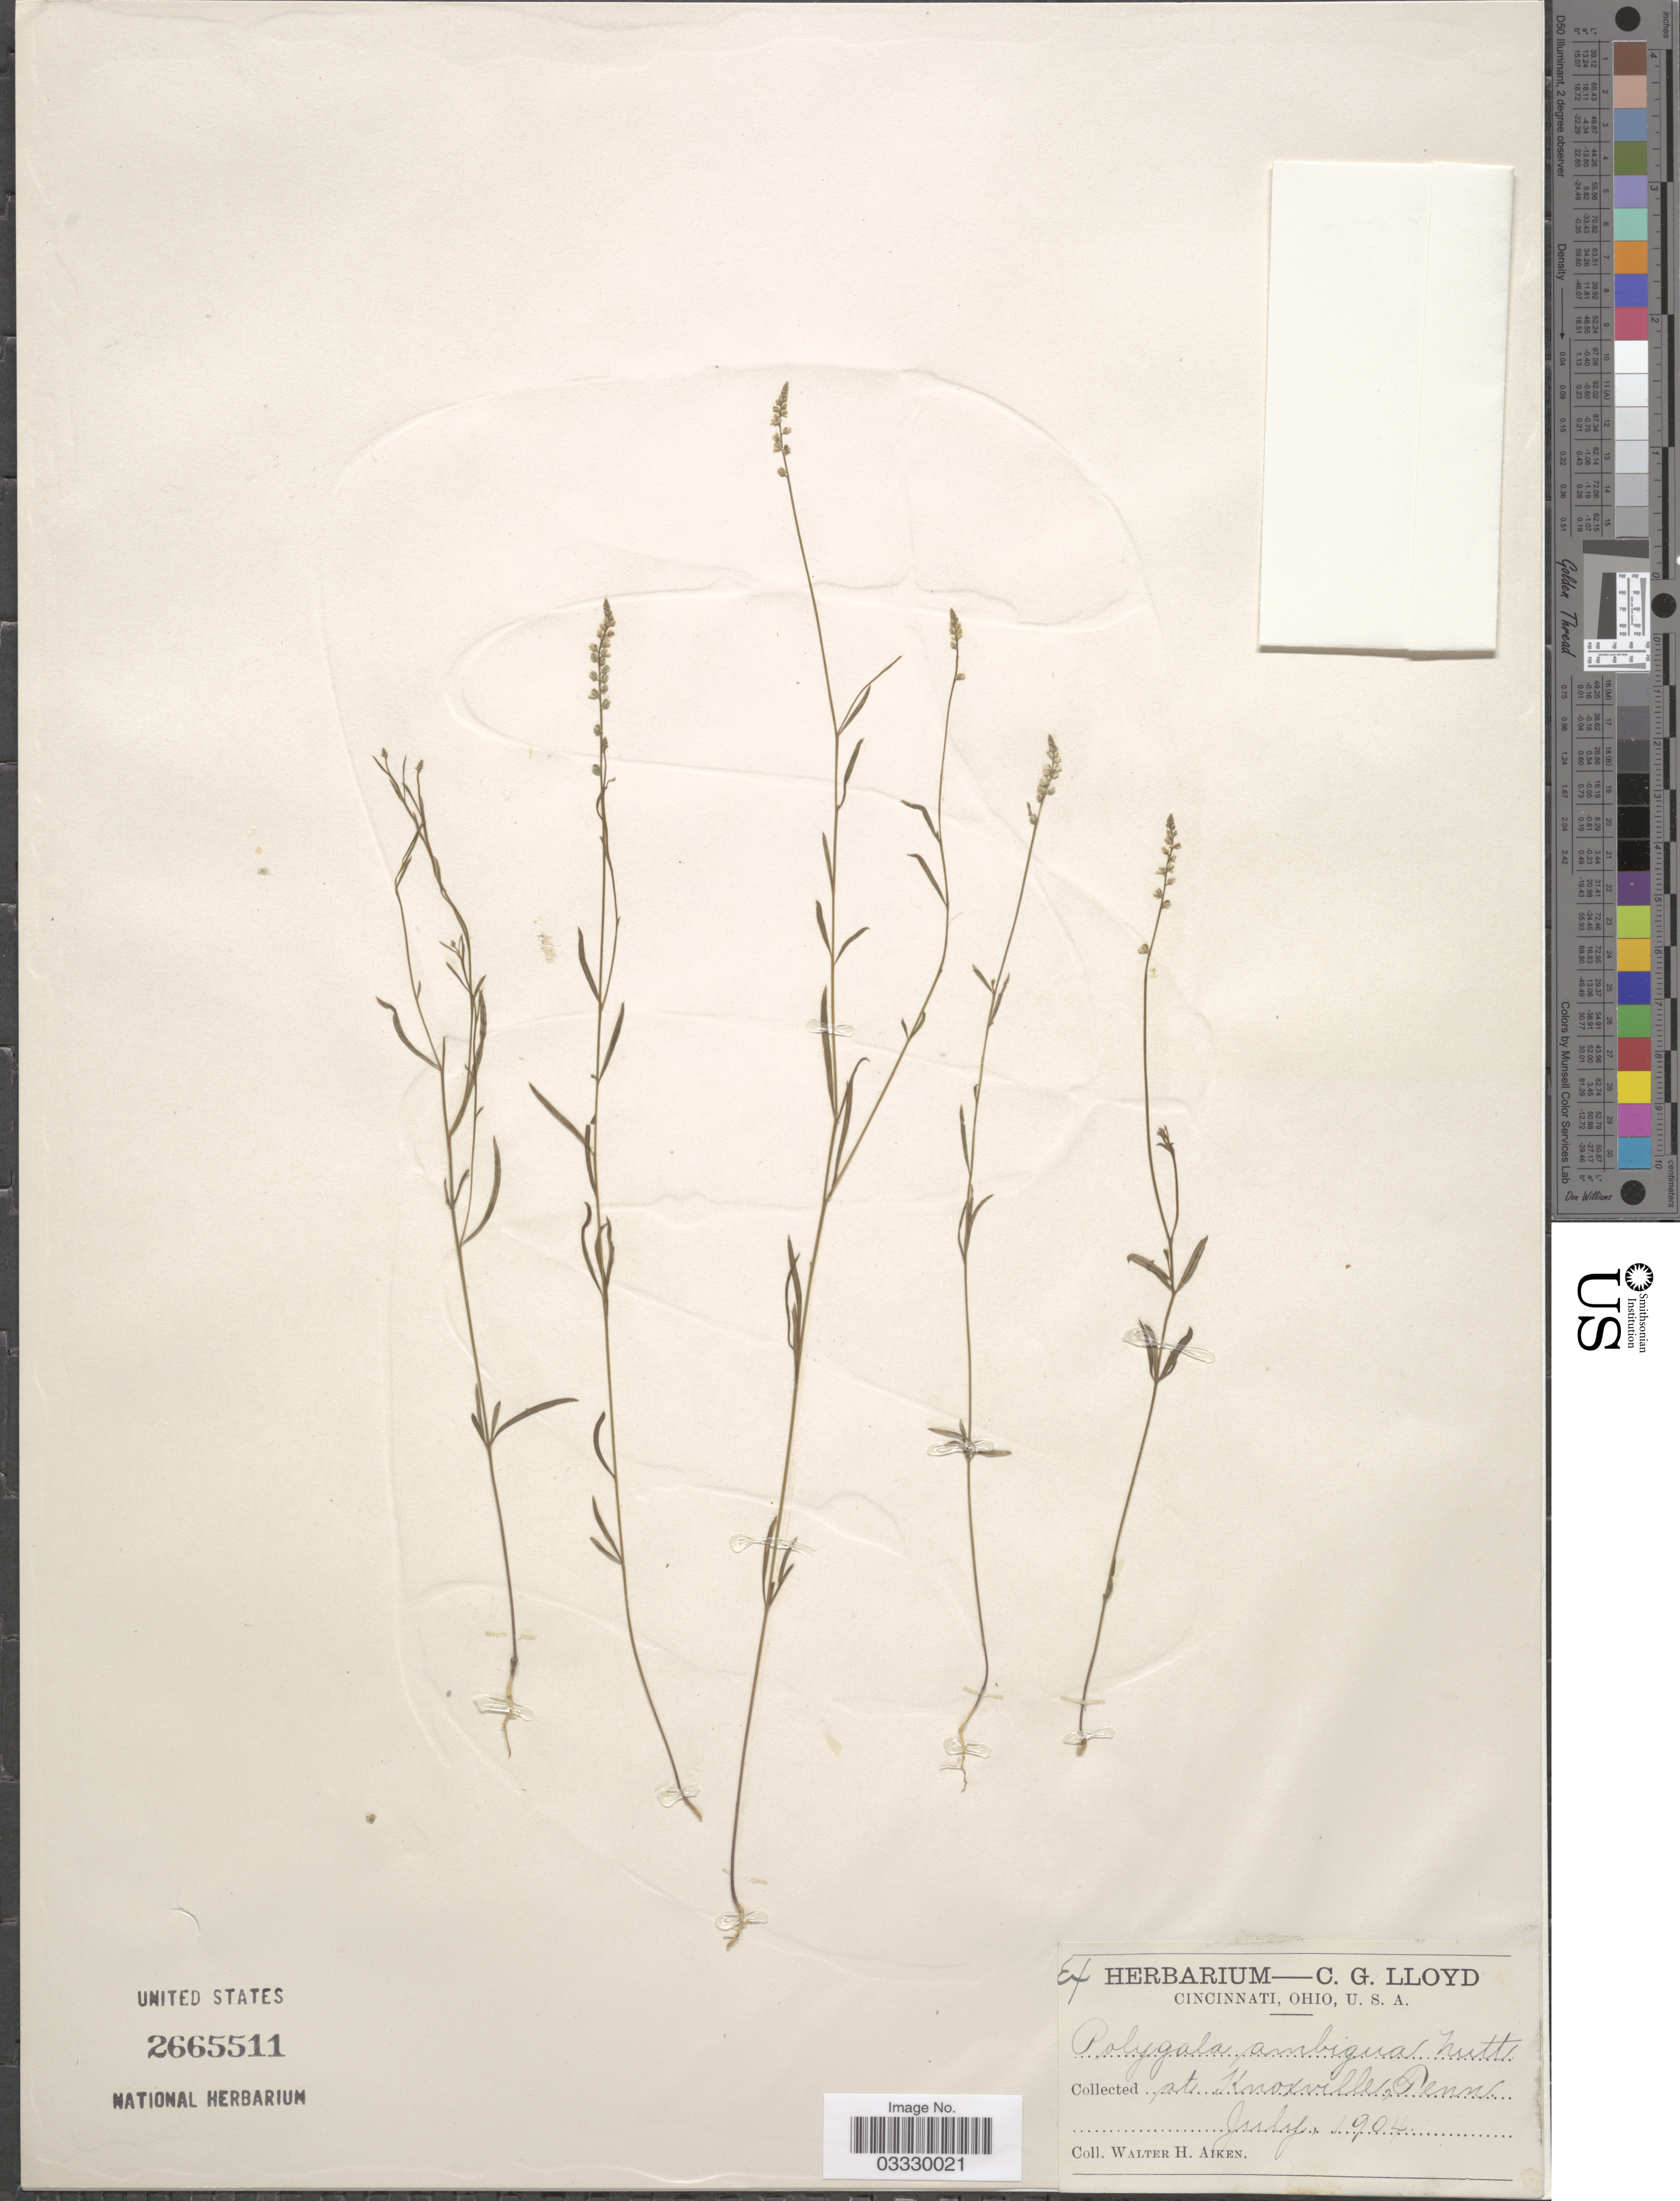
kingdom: Plantae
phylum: Tracheophyta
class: Magnoliopsida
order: Fabales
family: Polygalaceae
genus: Polygala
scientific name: Polygala ambigua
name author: Nutt.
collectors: W. Aiken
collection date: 1904-07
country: United States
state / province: Tennessee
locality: At Knoxville.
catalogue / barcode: US 2665511